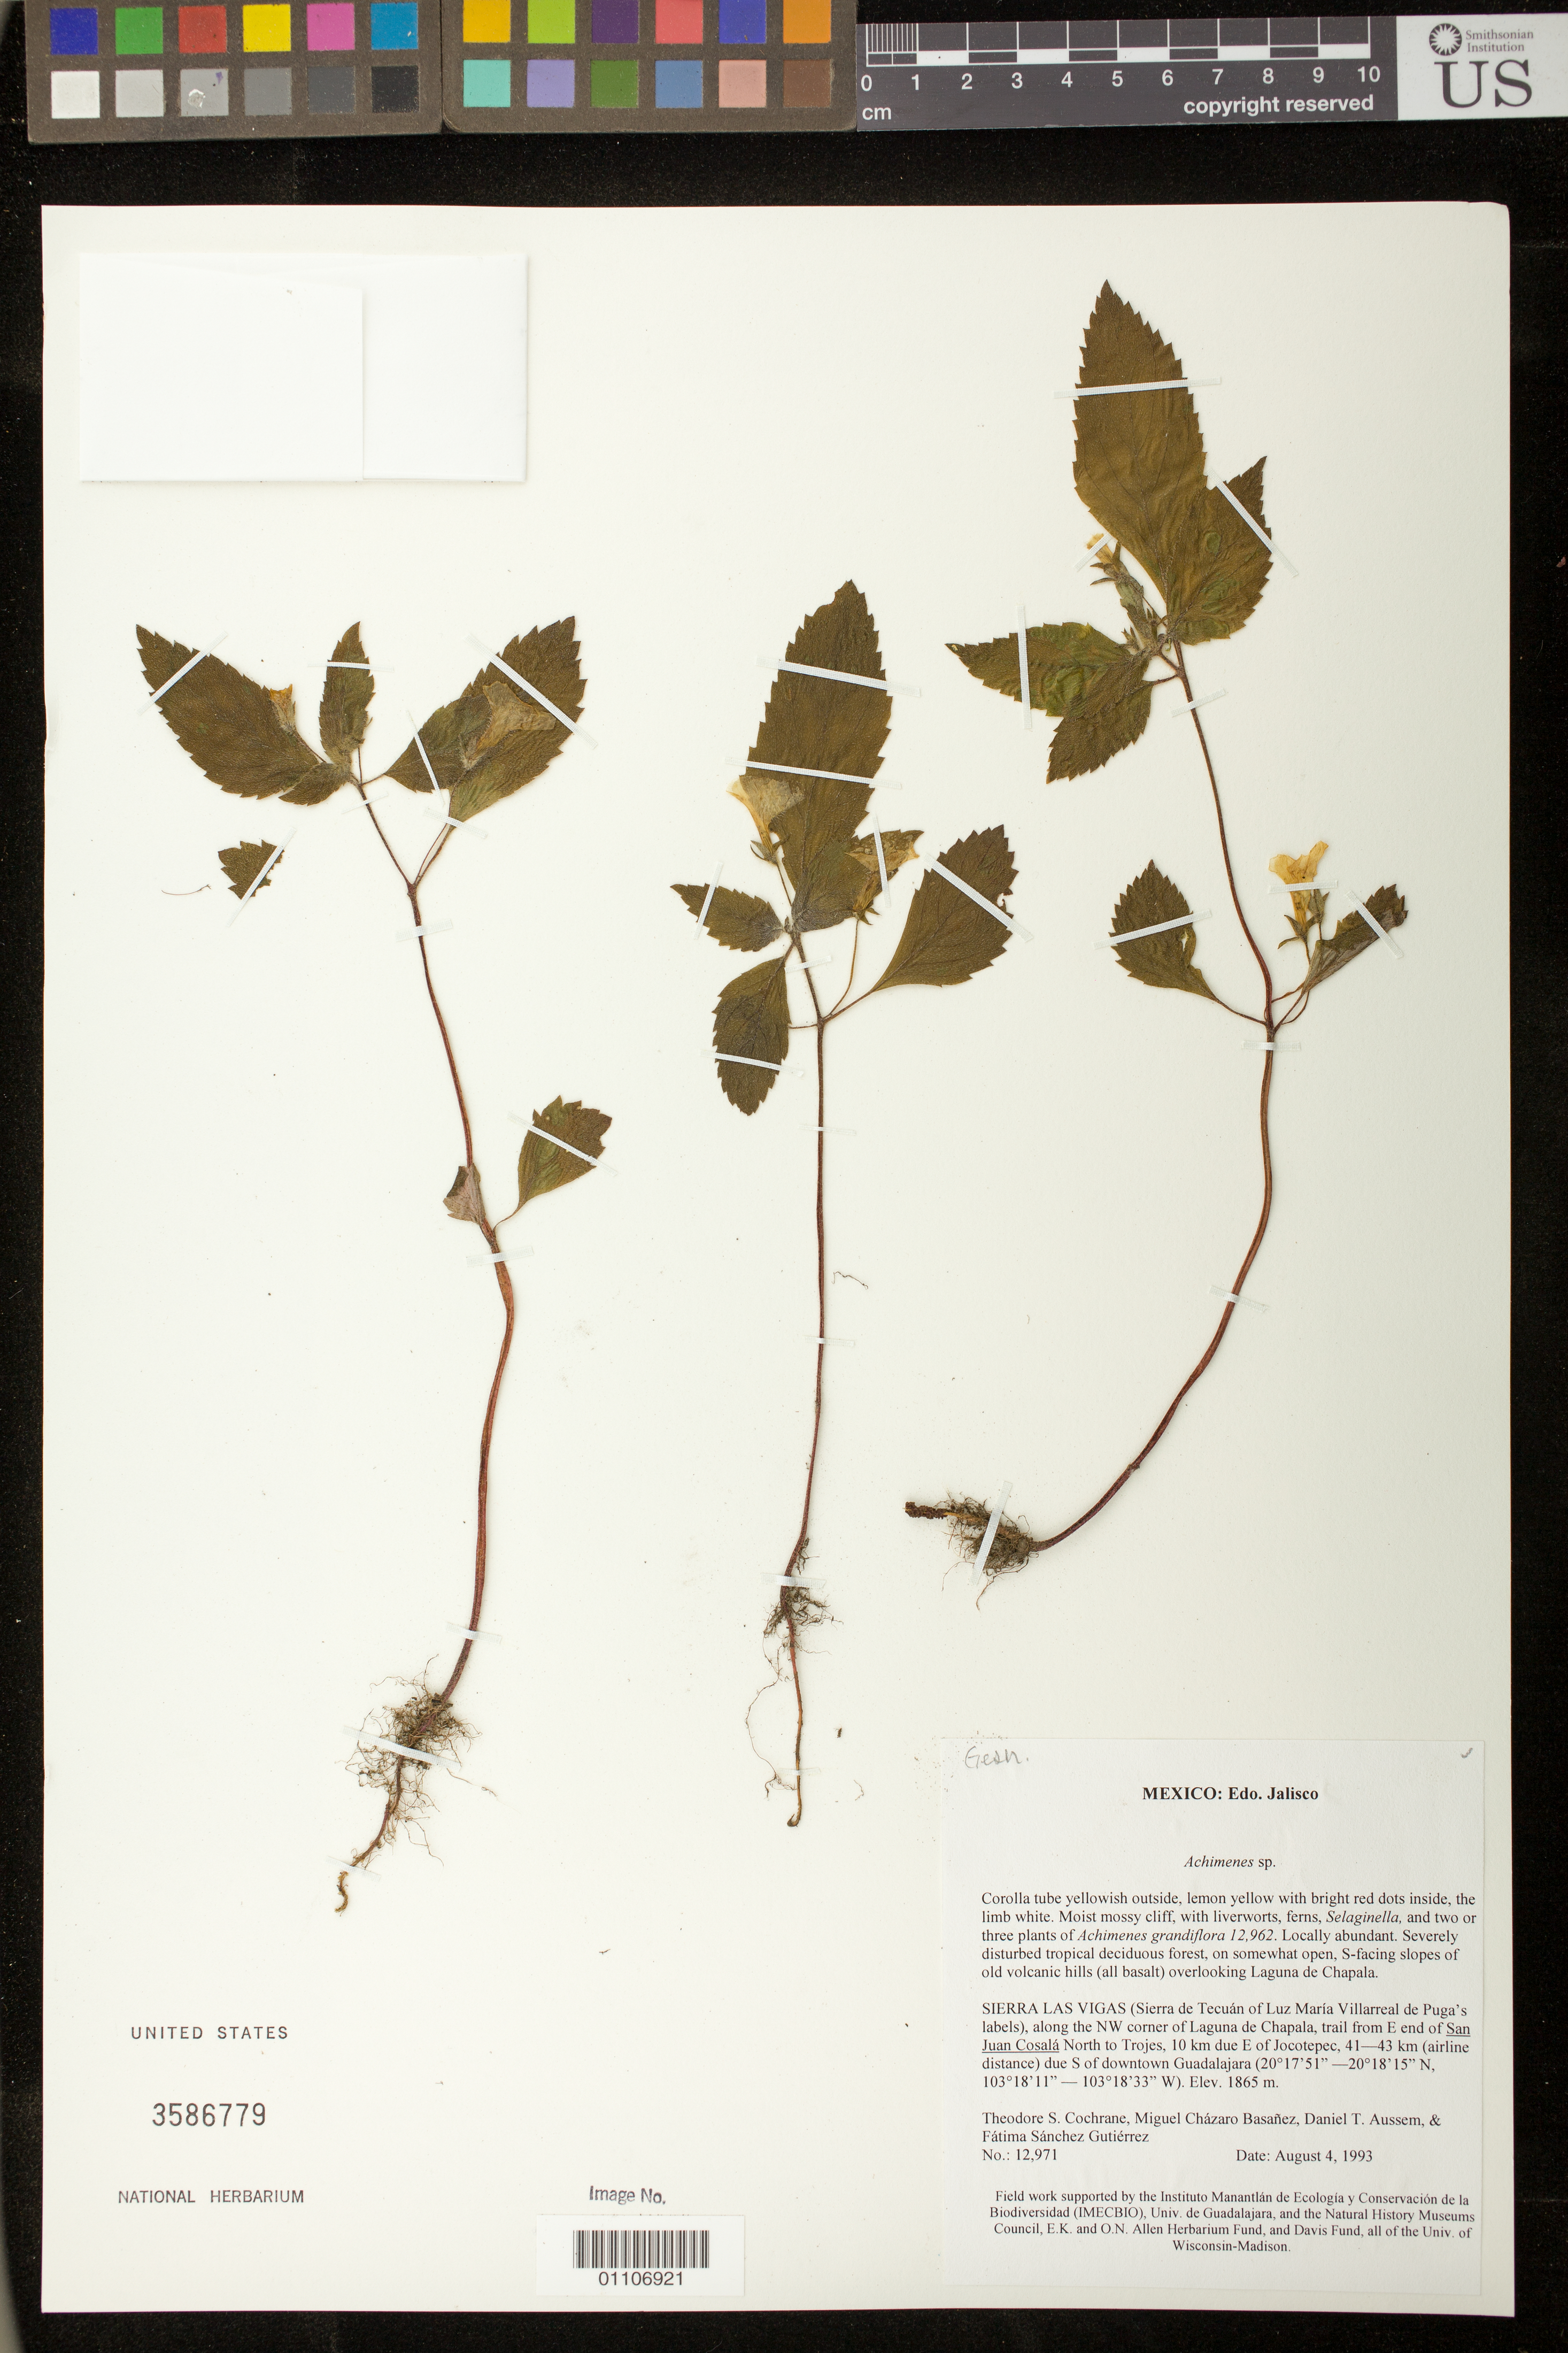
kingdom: Plantae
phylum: Tracheophyta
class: Magnoliopsida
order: Lamiales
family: Gesneriaceae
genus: Achimenes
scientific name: Achimenes sp.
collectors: T. Cochrane, M. de J. Cházaro Basáñoez, D. Aussem & F. Sanchez Gutierrez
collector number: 12971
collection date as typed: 04 Aug 1993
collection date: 1993-08-04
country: Mexico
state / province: Jalisco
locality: Sierra las Vigas (Sierra de Tecuan of Luz Maria Villarreal de Puga's labels), along the NW corner of Laguna de Chapala, trail from E end of San Juan Cosala N to Trojes, 10 km due E of Jocotepec, 41-43 km (airline distance) due S of downtown Guadalajara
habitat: Moist mossy cliff, with liverworts, ferns, Selaginella, and two or three plants of Achimenes grandiflora 12,962. Locally abundant. Severely disturbed tropical deciduous forest, on somewhat open, S-facing slopes of old volcanic hills (all basalt) overlooking Laguna de Chapala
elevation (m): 1865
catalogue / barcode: US 3586779